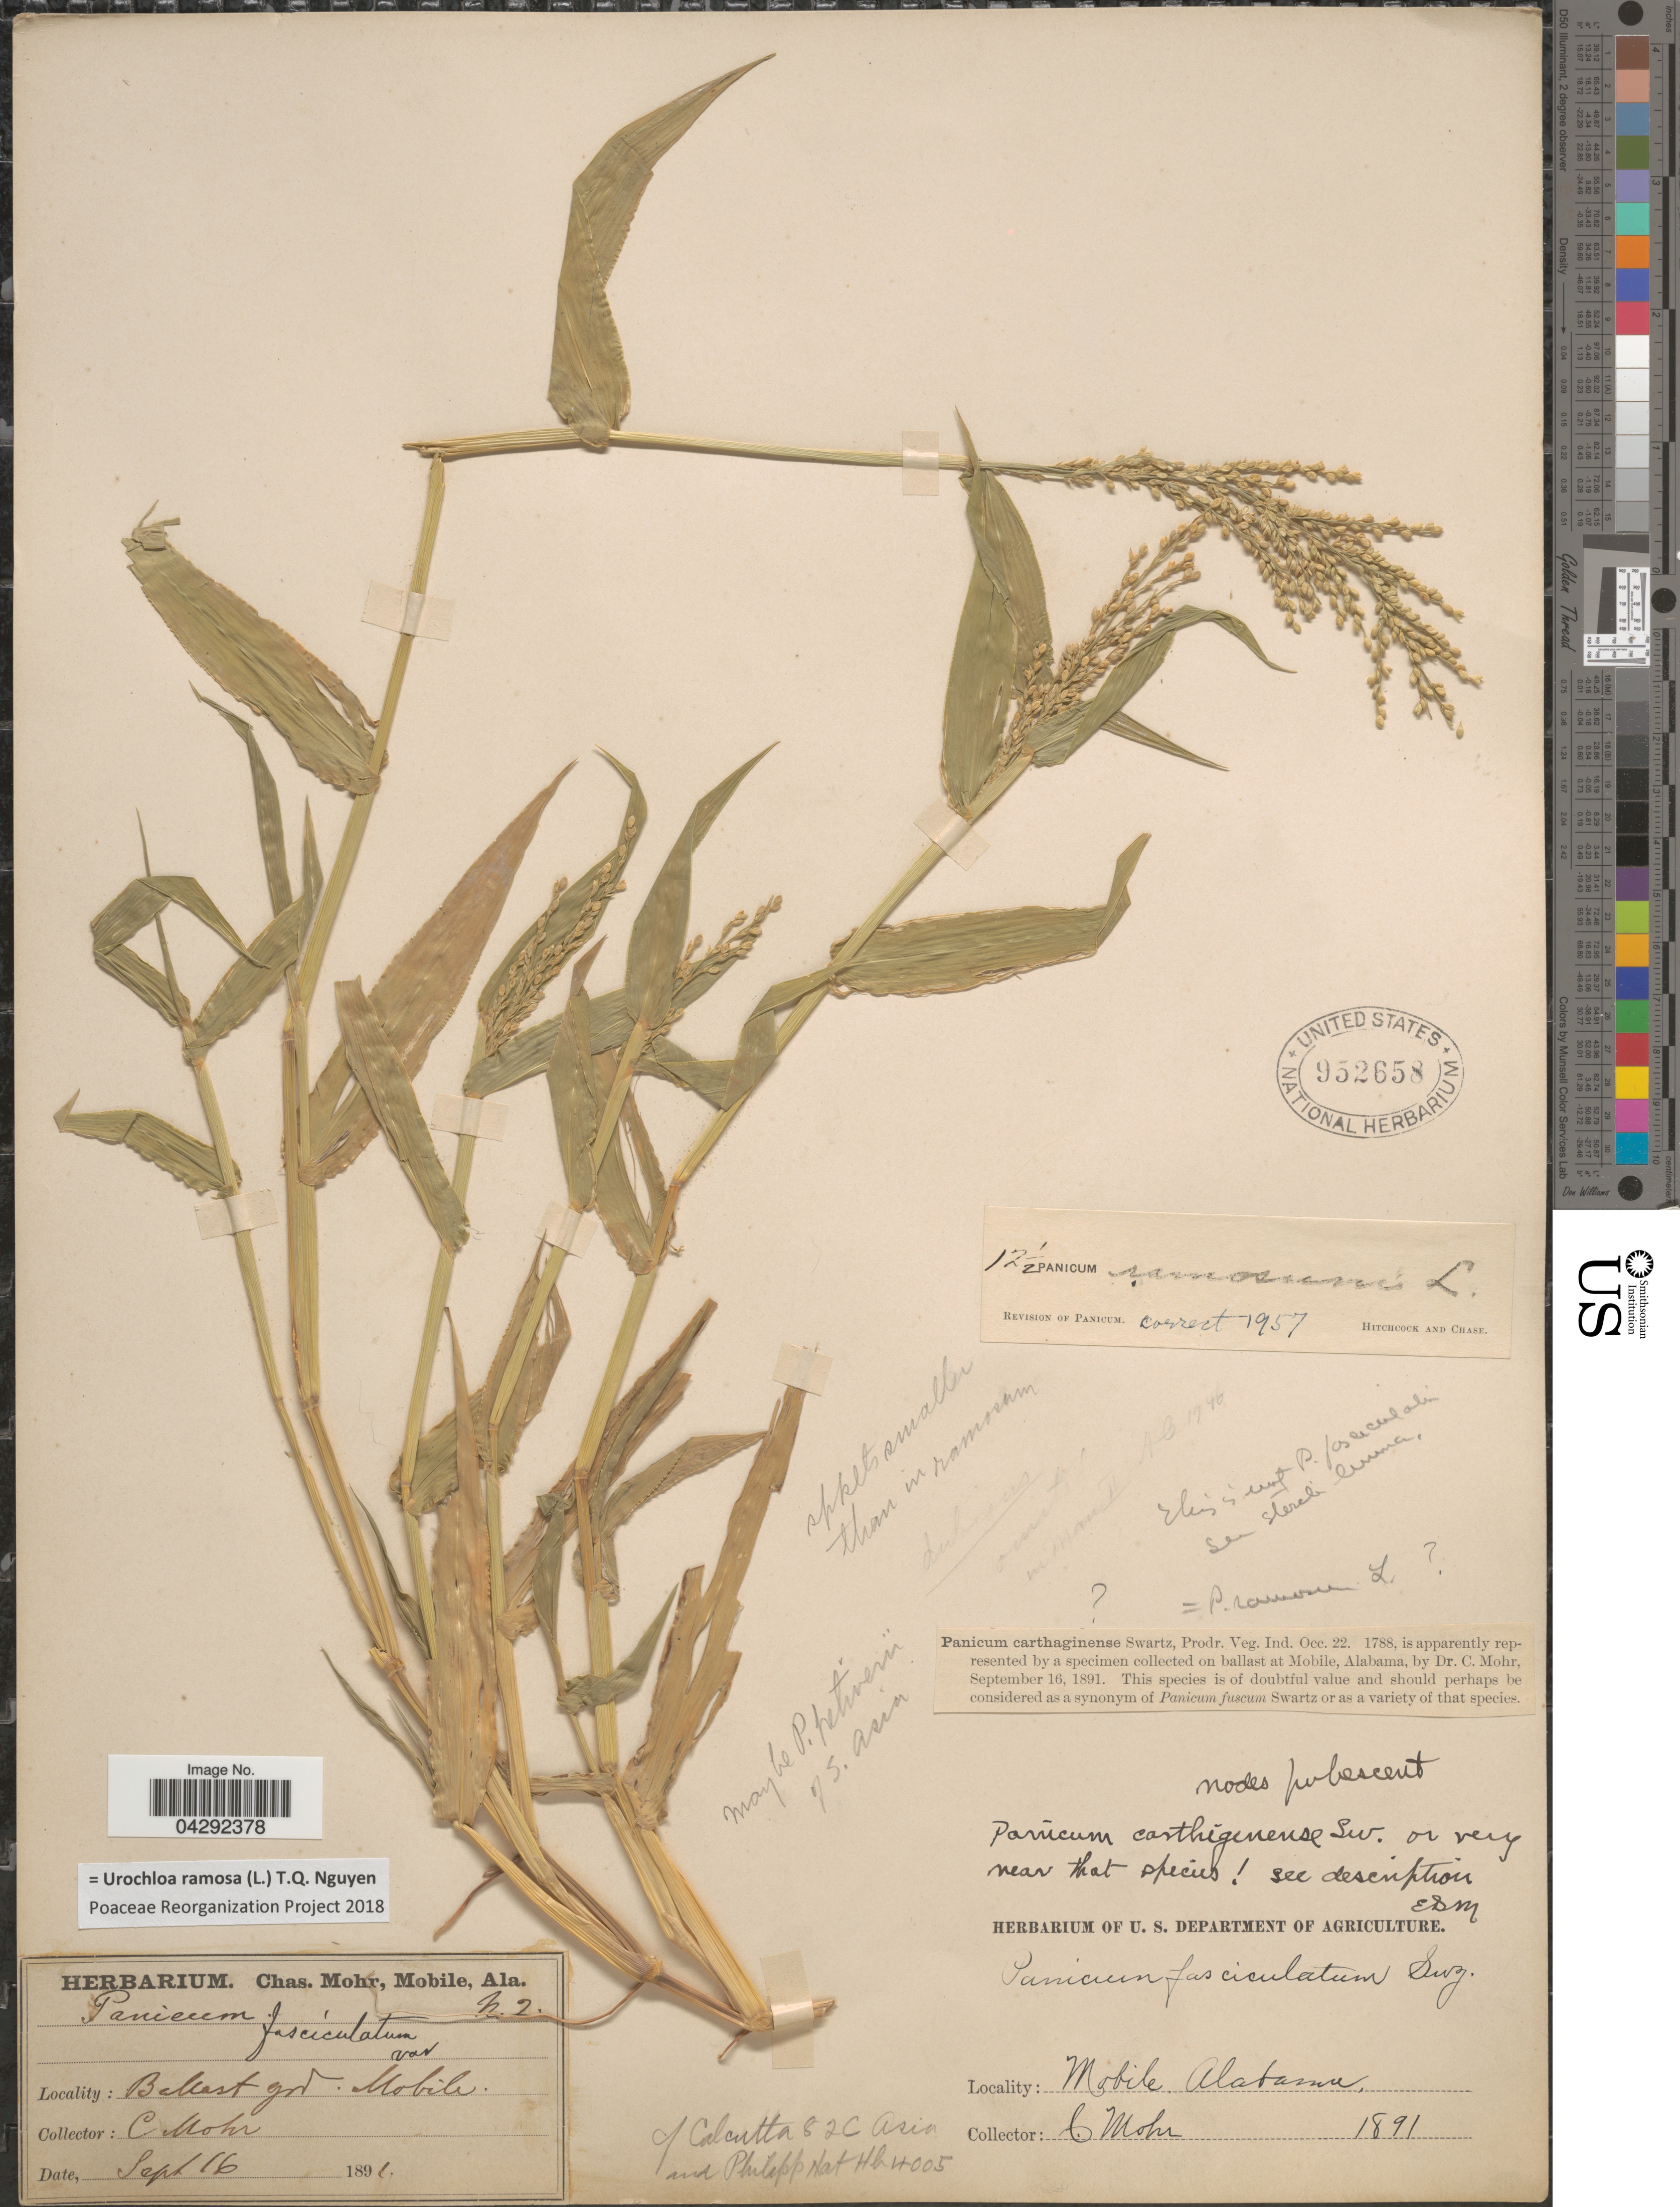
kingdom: Plantae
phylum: Tracheophyta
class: Liliopsida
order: Poales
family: Poaceae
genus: Urochloa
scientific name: Urochloa ramosa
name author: T.Q. Nguyen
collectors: Mohr, C. T. (herbarium)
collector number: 2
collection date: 1891-09-16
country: United States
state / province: Alabama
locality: Mobile.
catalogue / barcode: US 952658